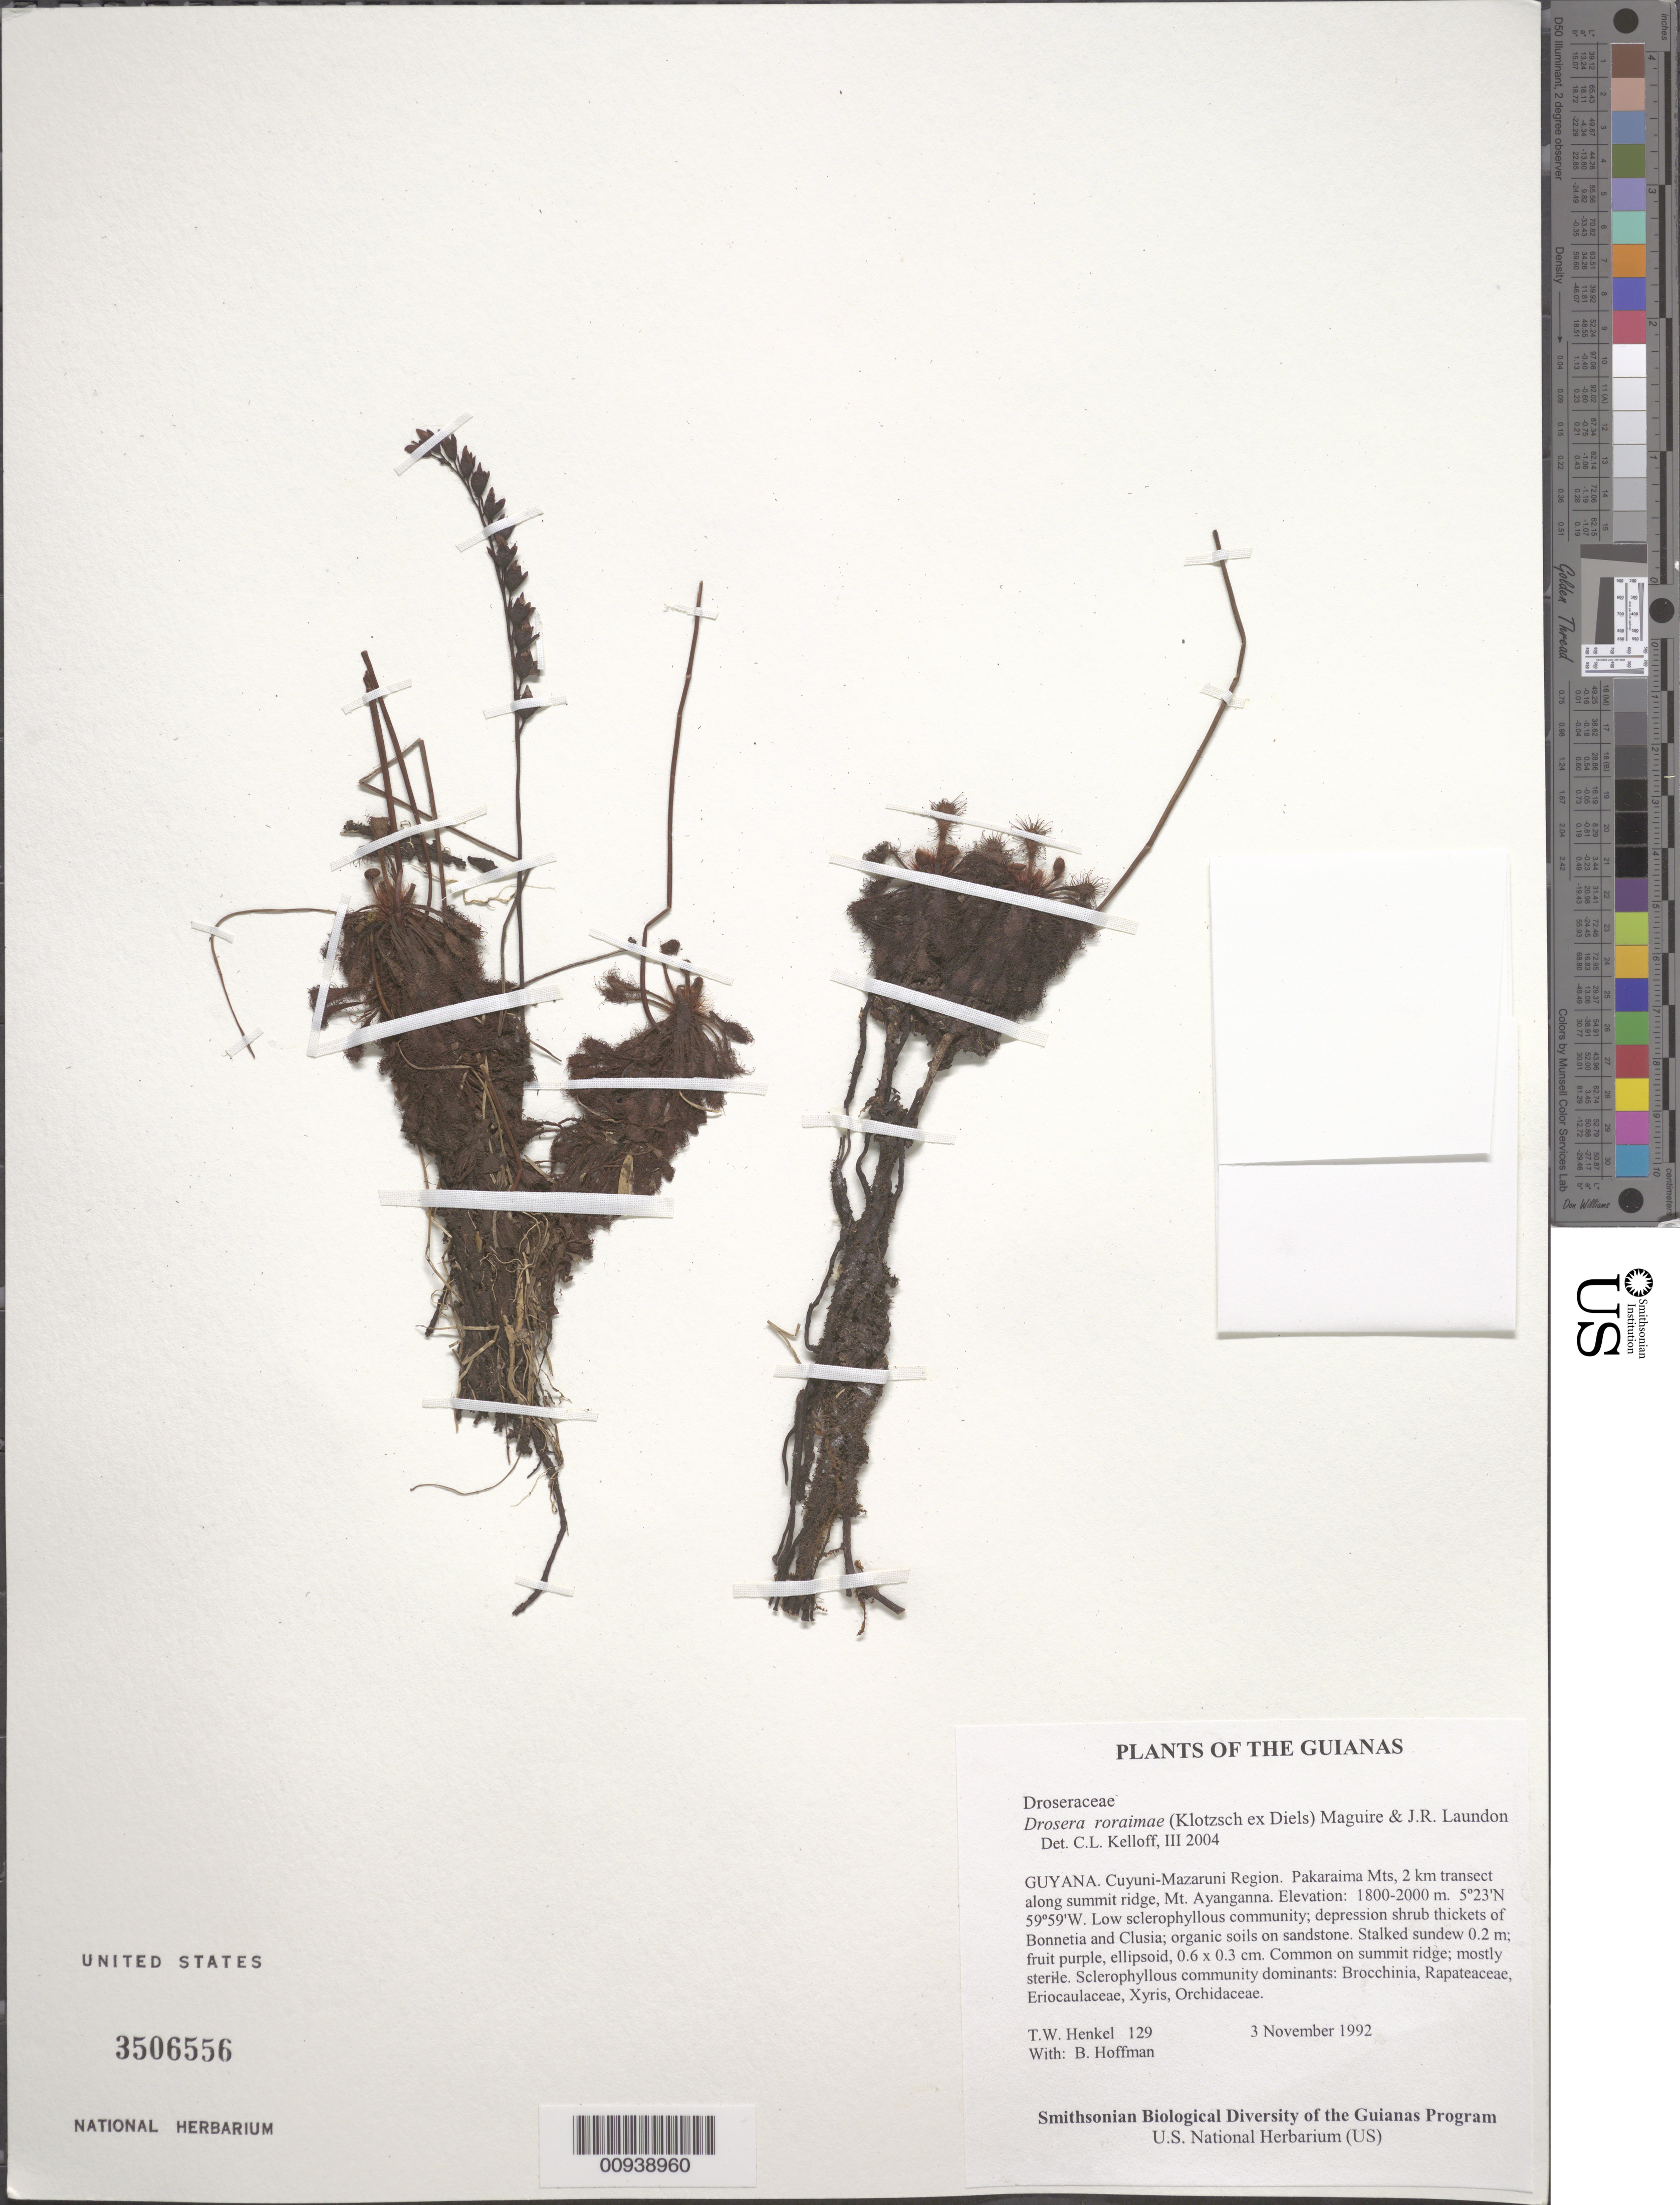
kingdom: Plantae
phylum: Tracheophyta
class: Magnoliopsida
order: Caryophyllales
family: Droseraceae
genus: Drosera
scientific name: Drosera roraimae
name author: (Klotzsch ex Diels) Maguire & J.R. Laundon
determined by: Kelloff, Carol L., (US), Smithsonian Institution - National Museum of Natural History (UNITED STATES)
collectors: T. Henkel & B. Hoffman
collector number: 129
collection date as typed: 3 November 1992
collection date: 1992-11-03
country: Guyana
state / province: Cuyuni-Mazaruni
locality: Pakaraima Mts, 2 km transect along summit ridge, Mt. Ayanganna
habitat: Low sclerophyllous community; depression shrub thickets of Bonnetia and Clusia; organic soils on sandstone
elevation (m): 1800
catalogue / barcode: US 3506556